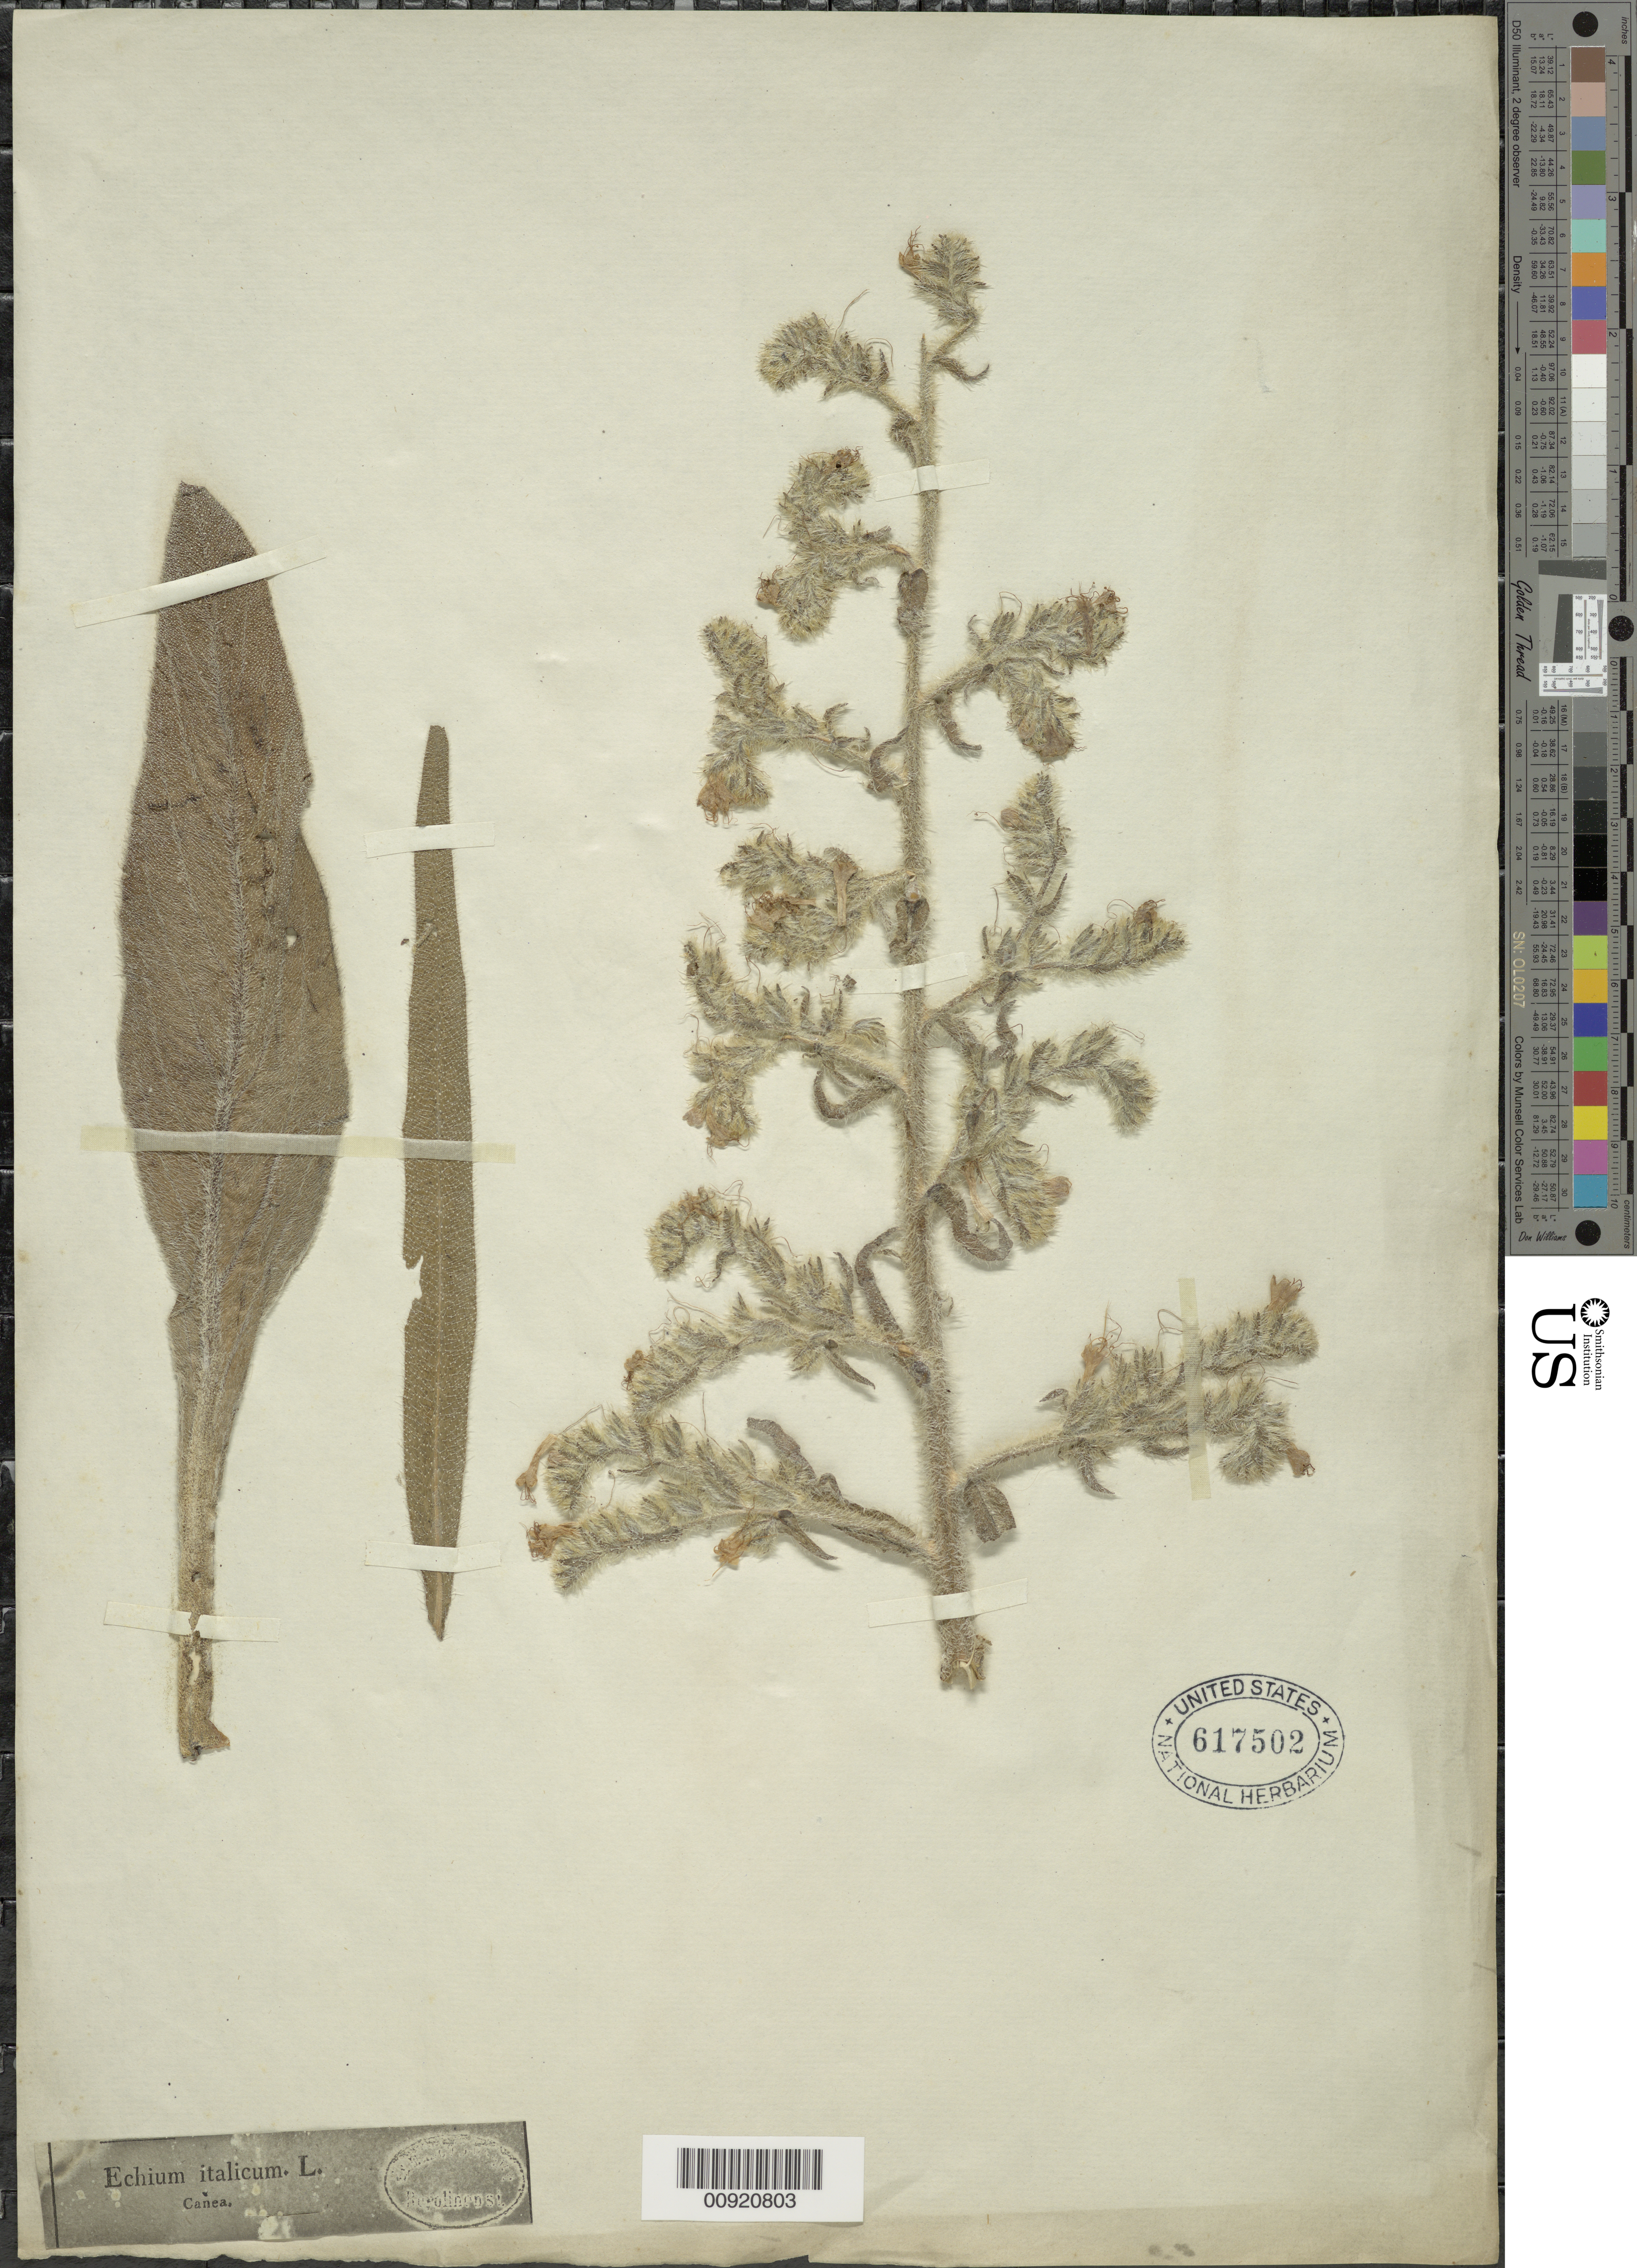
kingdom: Plantae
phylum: Tracheophyta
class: Magnoliopsida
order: Boraginales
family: Boraginaceae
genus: Echium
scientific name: Echium italicum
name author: L.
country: Greece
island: Canea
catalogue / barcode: US 617502